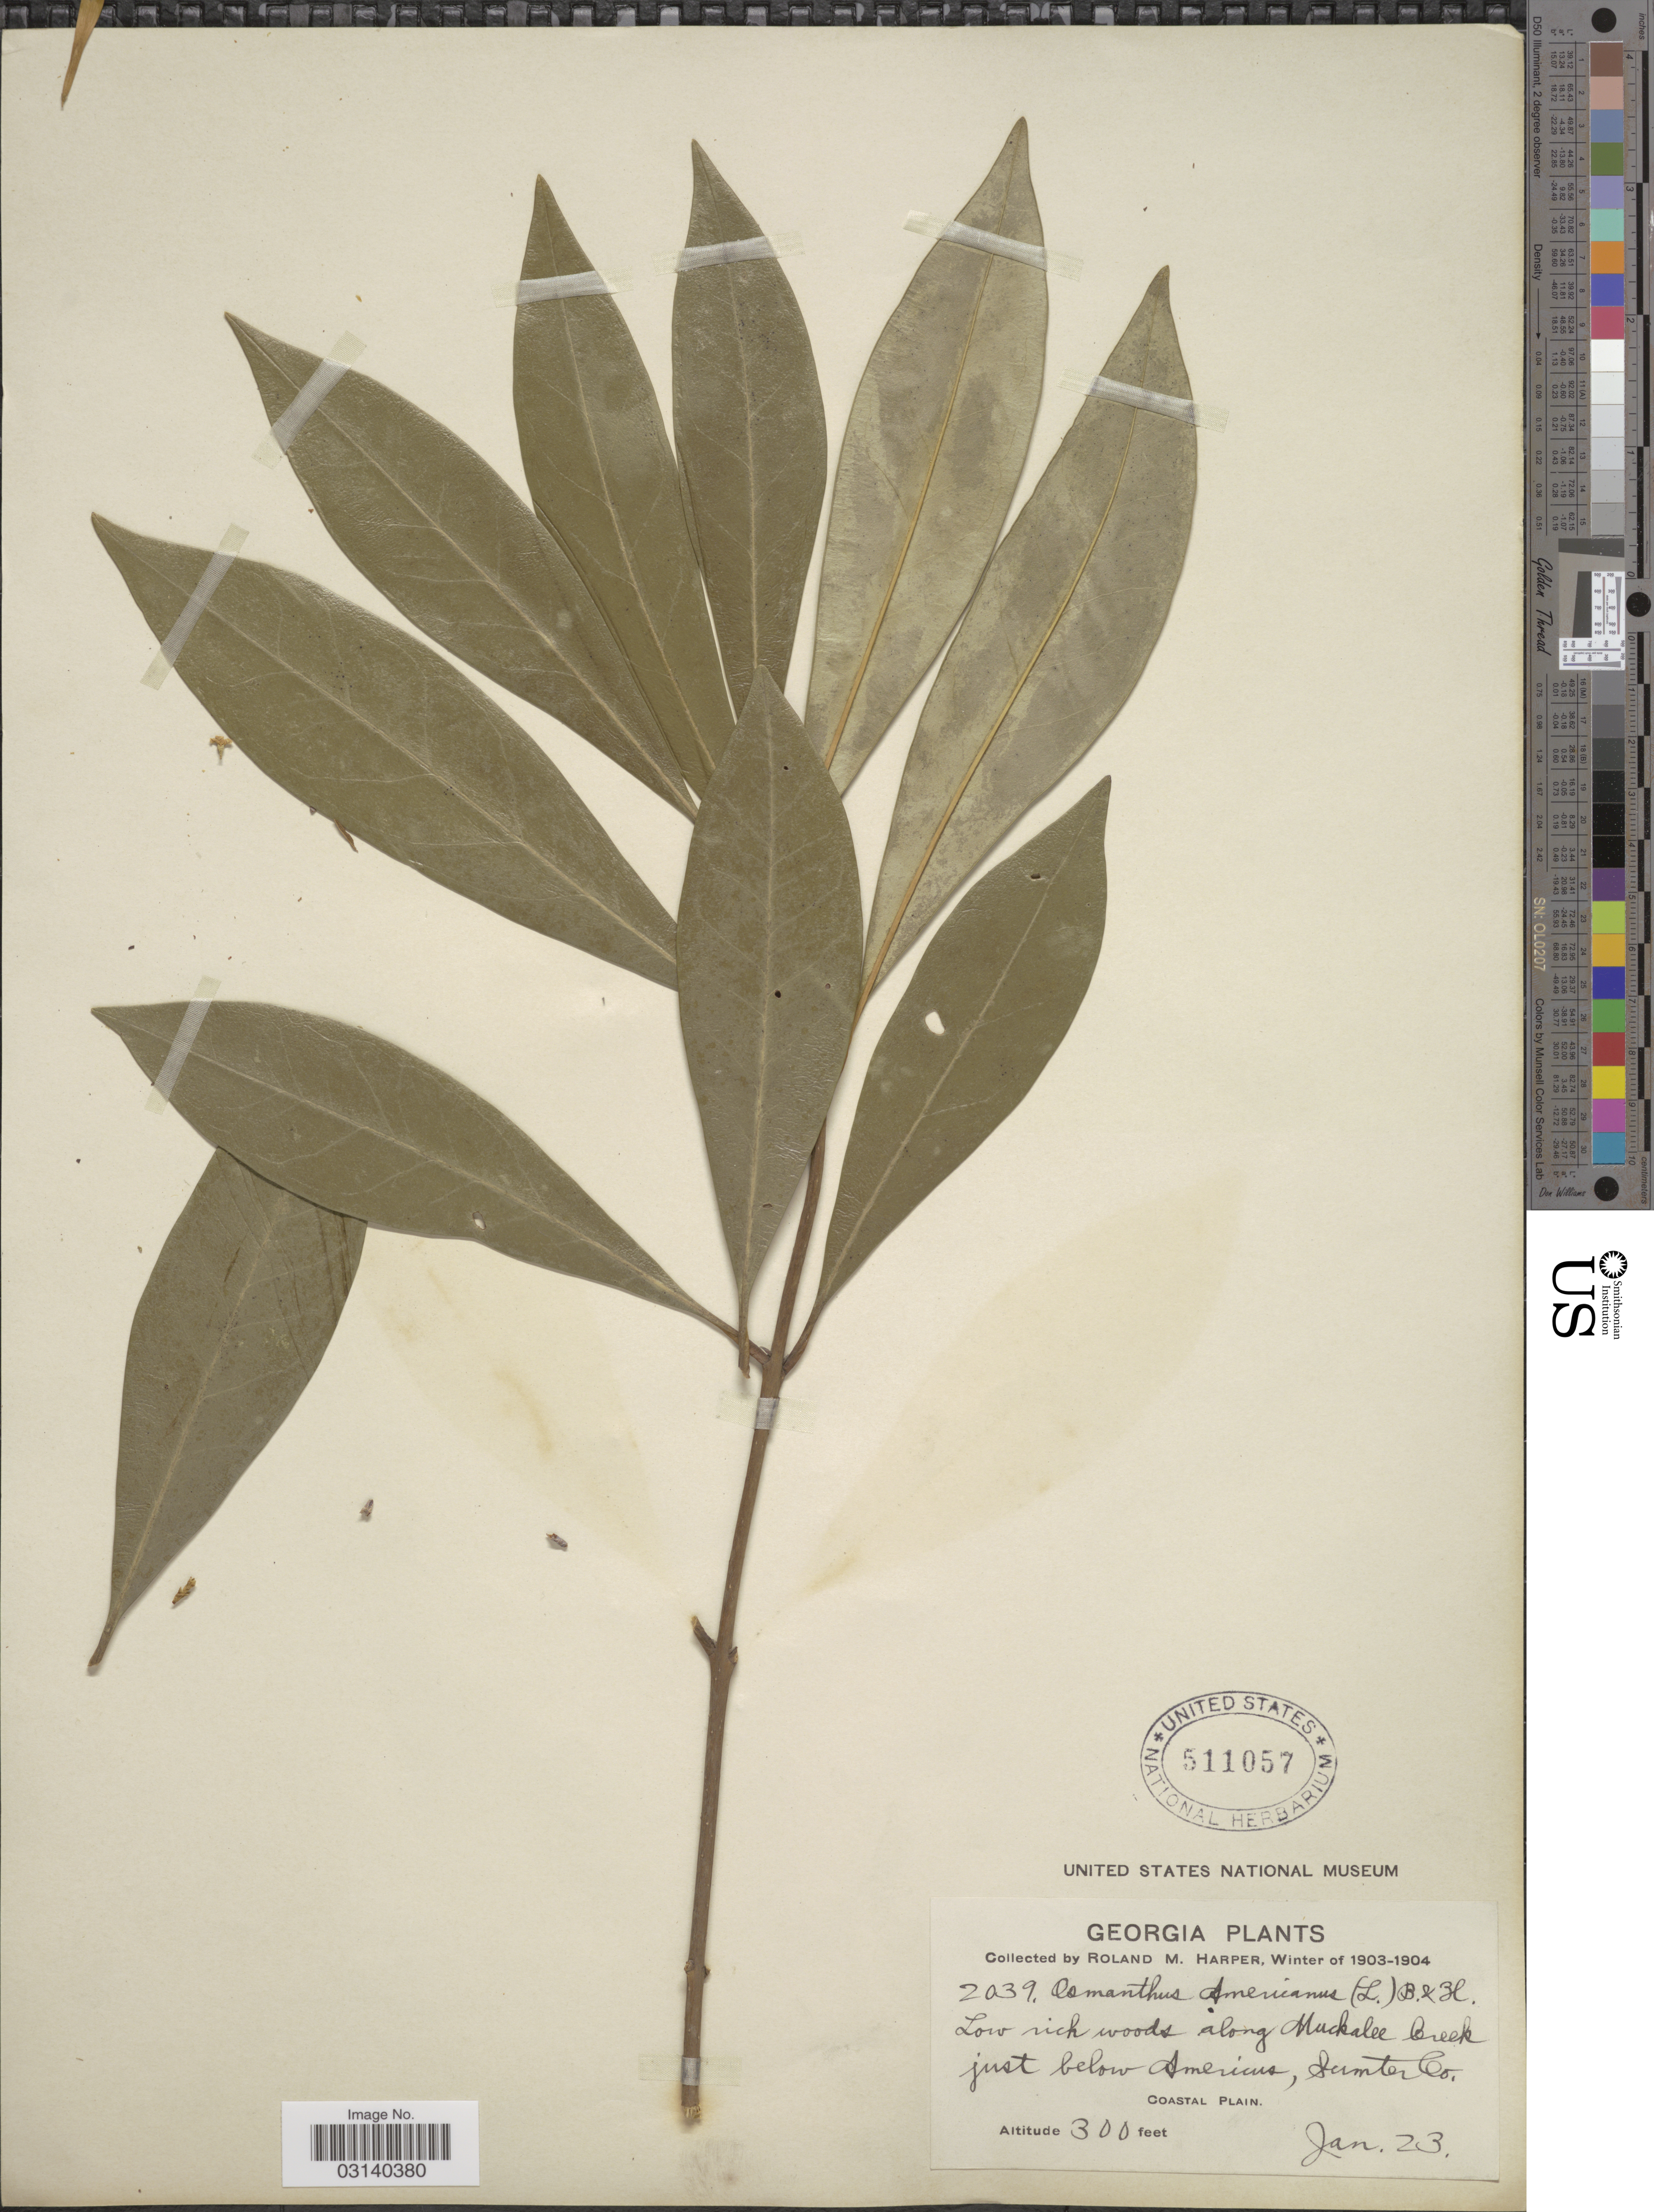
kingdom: Plantae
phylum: Tracheophyta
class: Magnoliopsida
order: Lamiales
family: Oleaceae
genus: Osmanthus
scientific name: Osmanthus americanus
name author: (L.) A. Gray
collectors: R. M. Harper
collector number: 2039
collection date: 1903-01-23/1904-01-23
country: United States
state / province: Georgia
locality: Low rich woods along Muckalee Creek just below Americus, Sumter Co. Coastal Plain.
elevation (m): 91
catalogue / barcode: US 511057